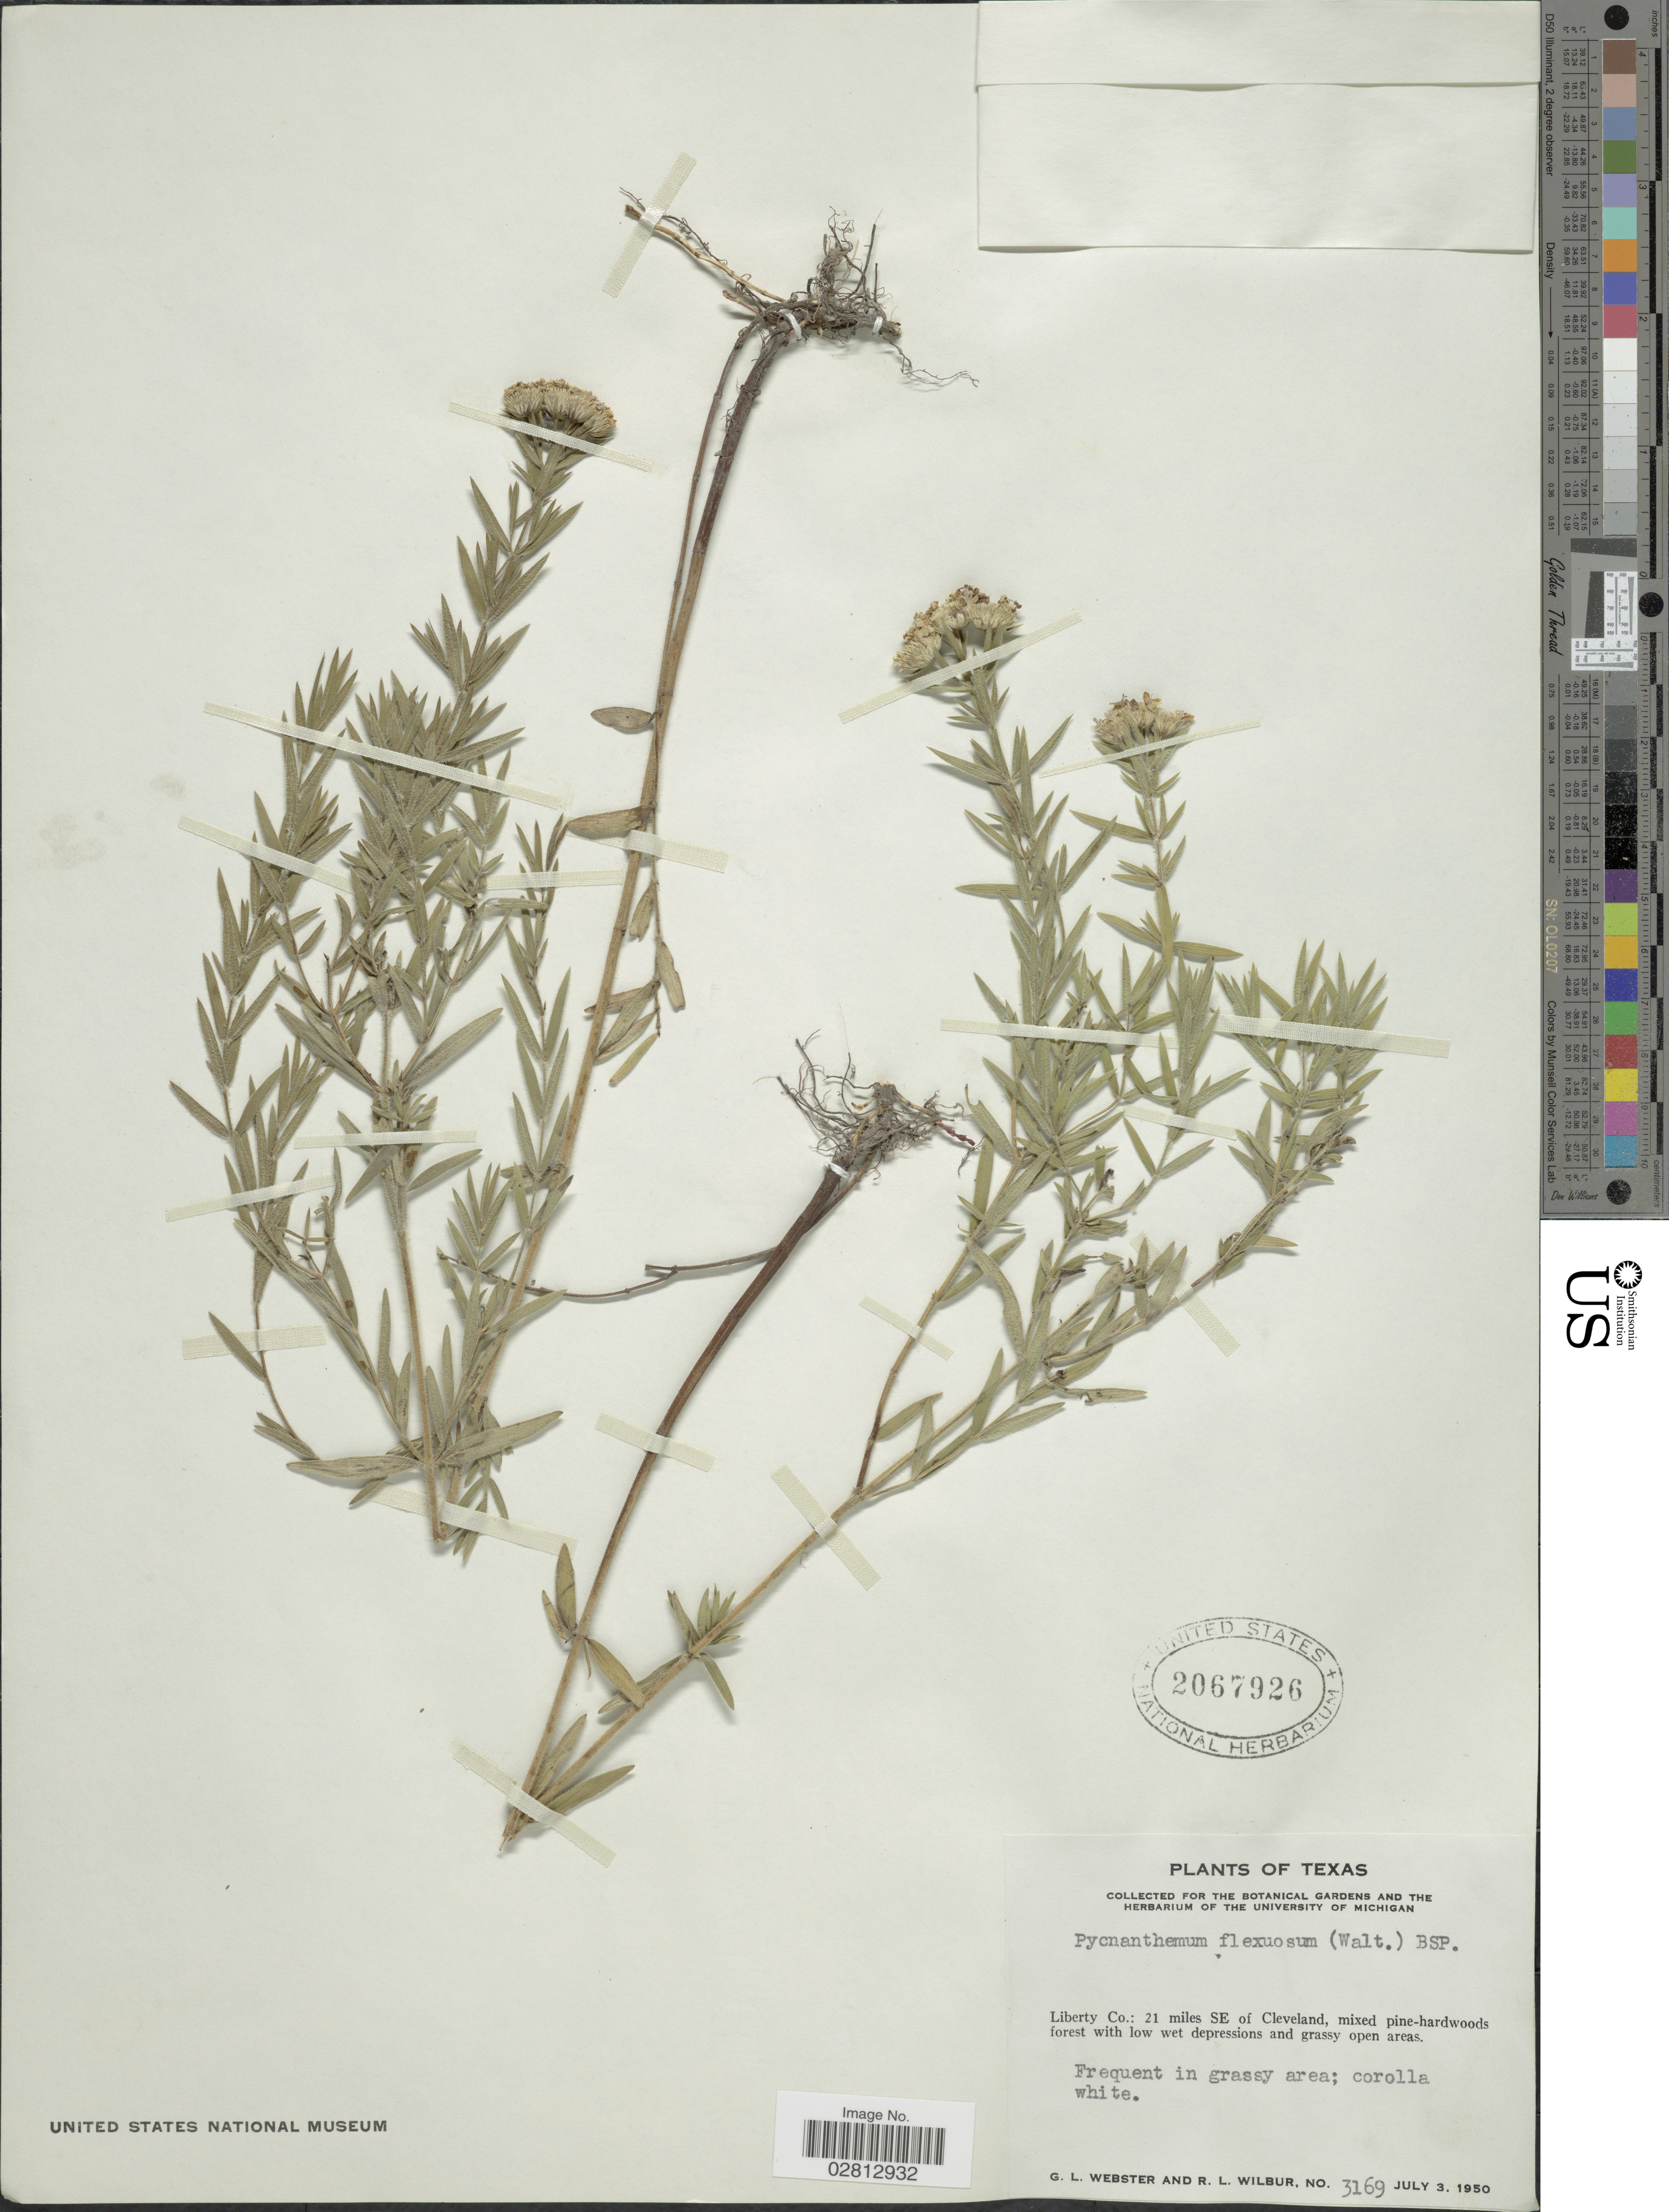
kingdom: Plantae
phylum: Tracheophyta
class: Magnoliopsida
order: Lamiales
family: Lamiaceae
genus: Pycnanthemum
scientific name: Pycnanthemum tenuifolium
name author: Schrad.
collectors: G. L. Webster & R. L. Wilbur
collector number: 3169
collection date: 1950-07-03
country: United States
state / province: Texas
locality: Liberty Co.: 21 miles SE of Cleveland.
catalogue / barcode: US 2067926